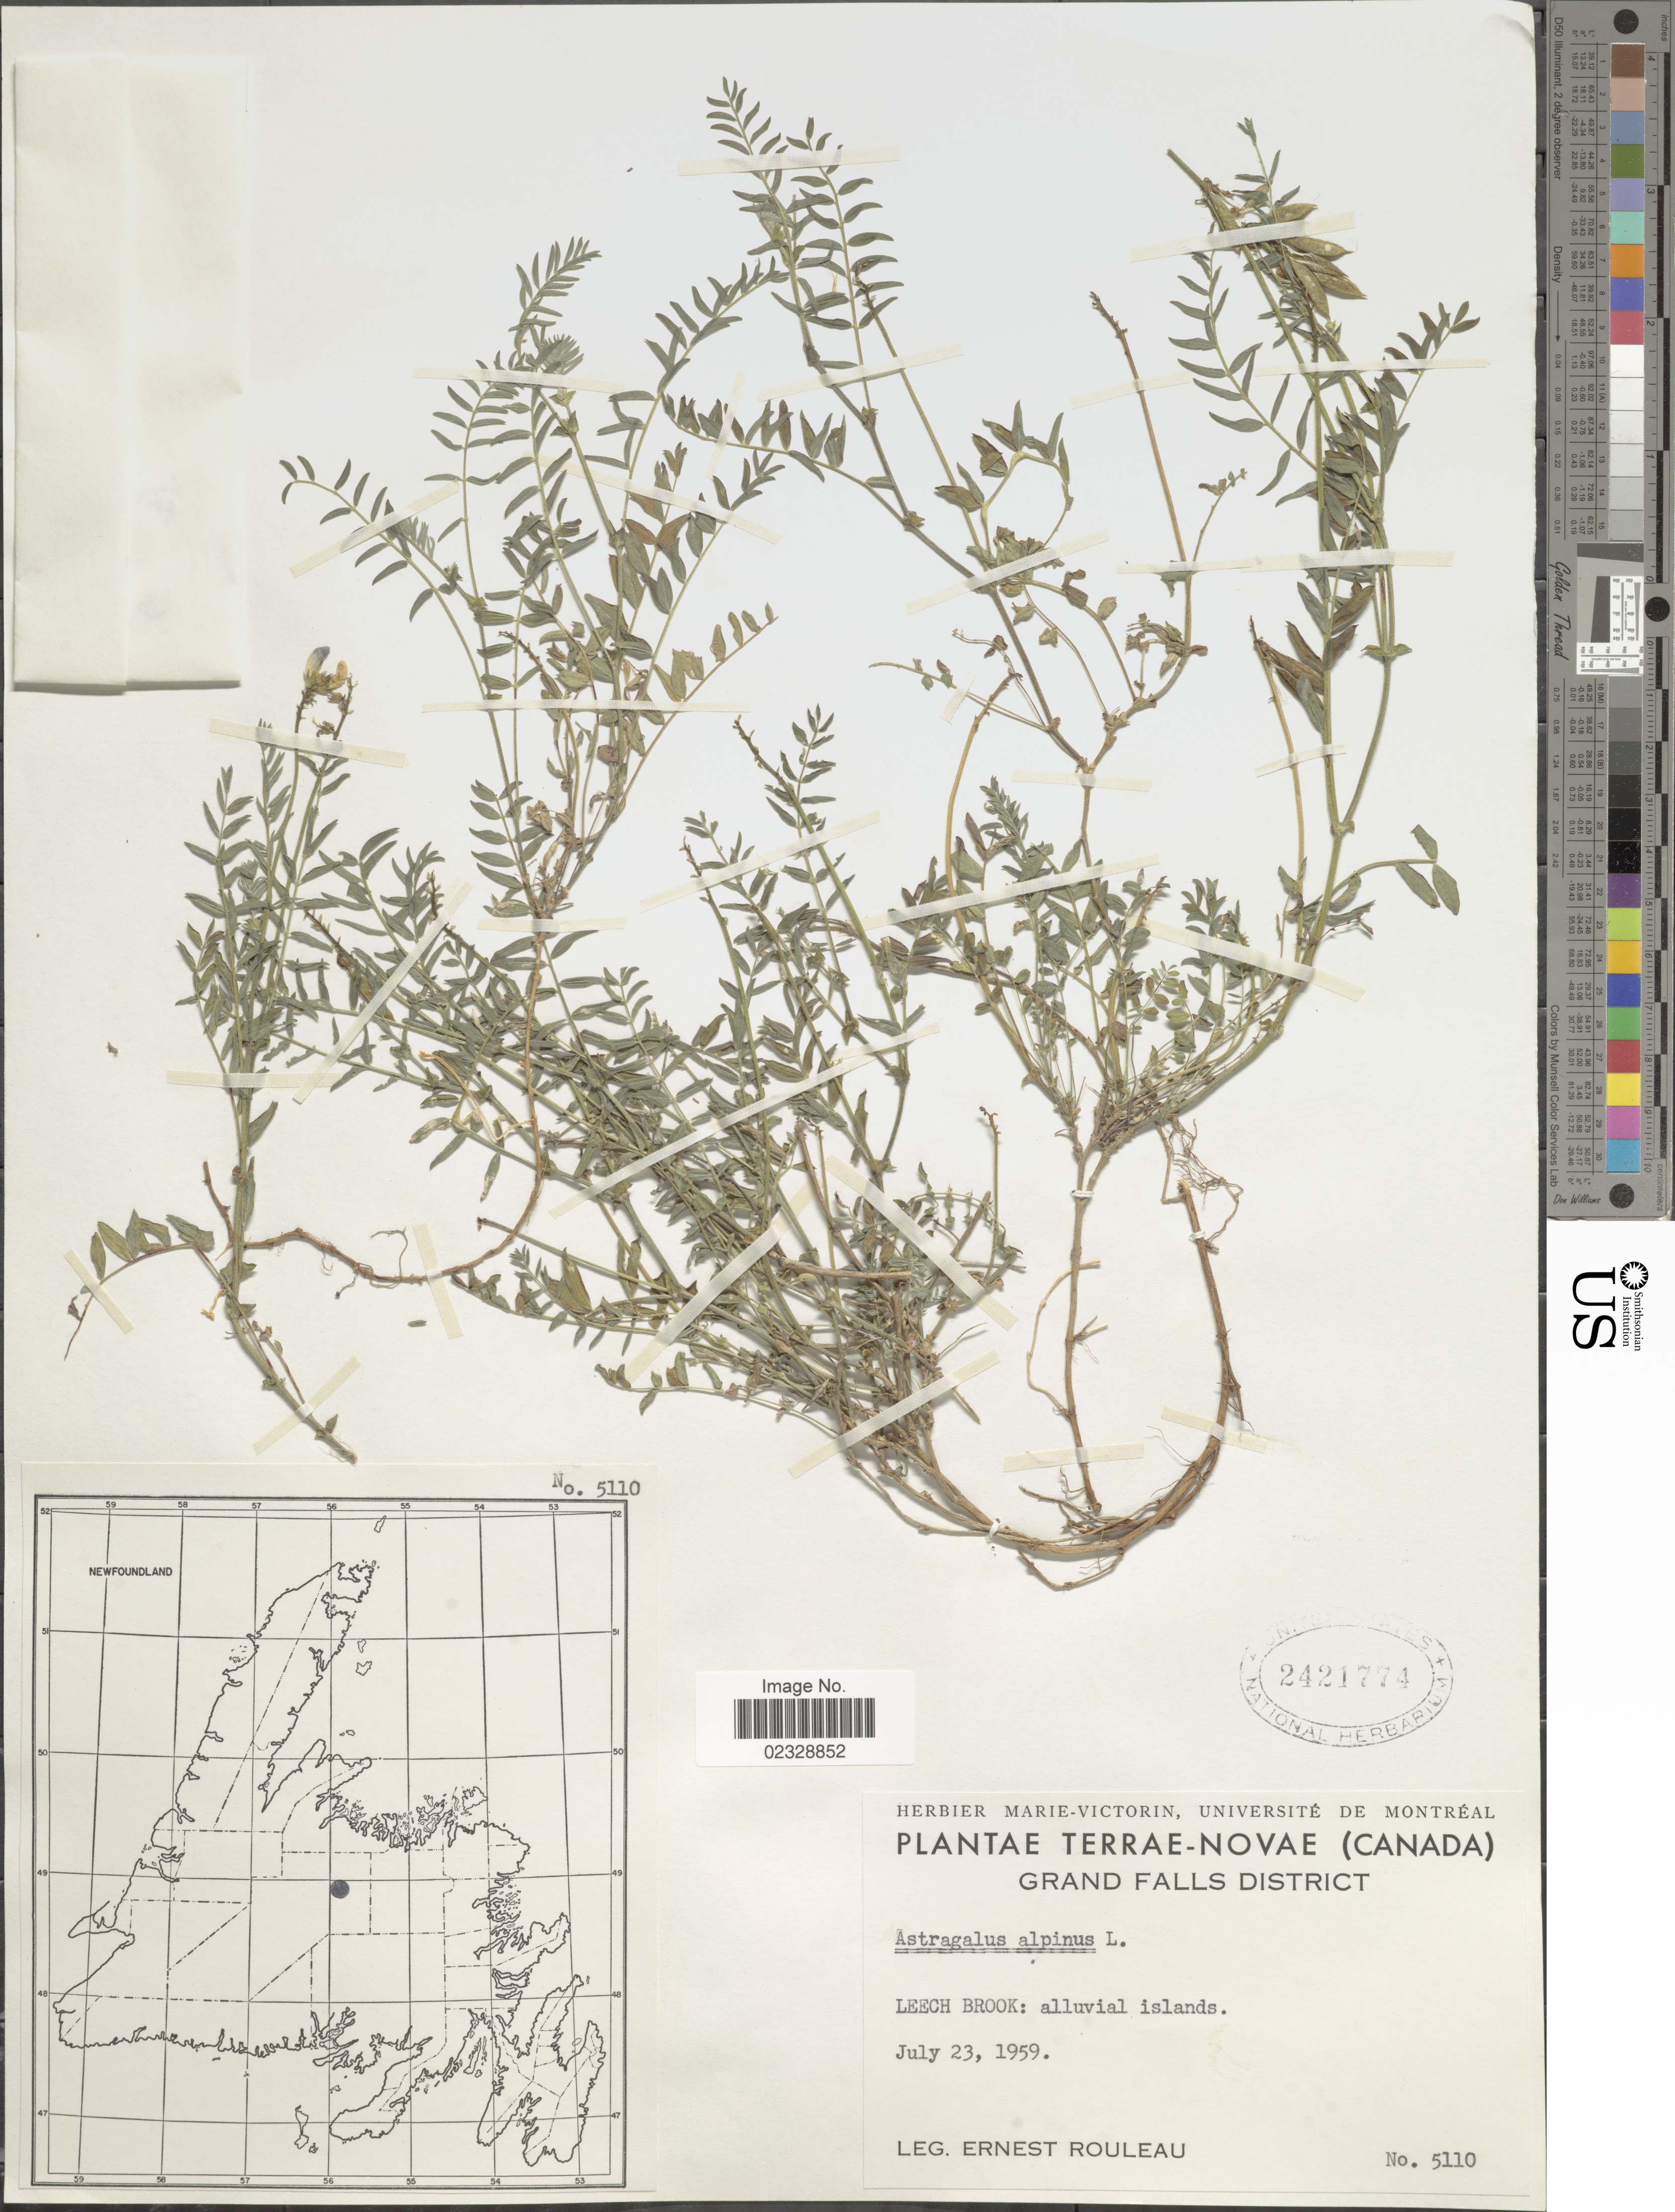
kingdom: Plantae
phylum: Tracheophyta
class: Magnoliopsida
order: Fabales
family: Fabaceae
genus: Astragalus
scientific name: Astragalus alpinus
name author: L.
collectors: J. Rouleau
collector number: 5110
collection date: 1959-07-23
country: Canada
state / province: Newfoundland and Labrador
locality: Terrae-Novae, Grand Falls District, Leech Brook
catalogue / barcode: US 2421774